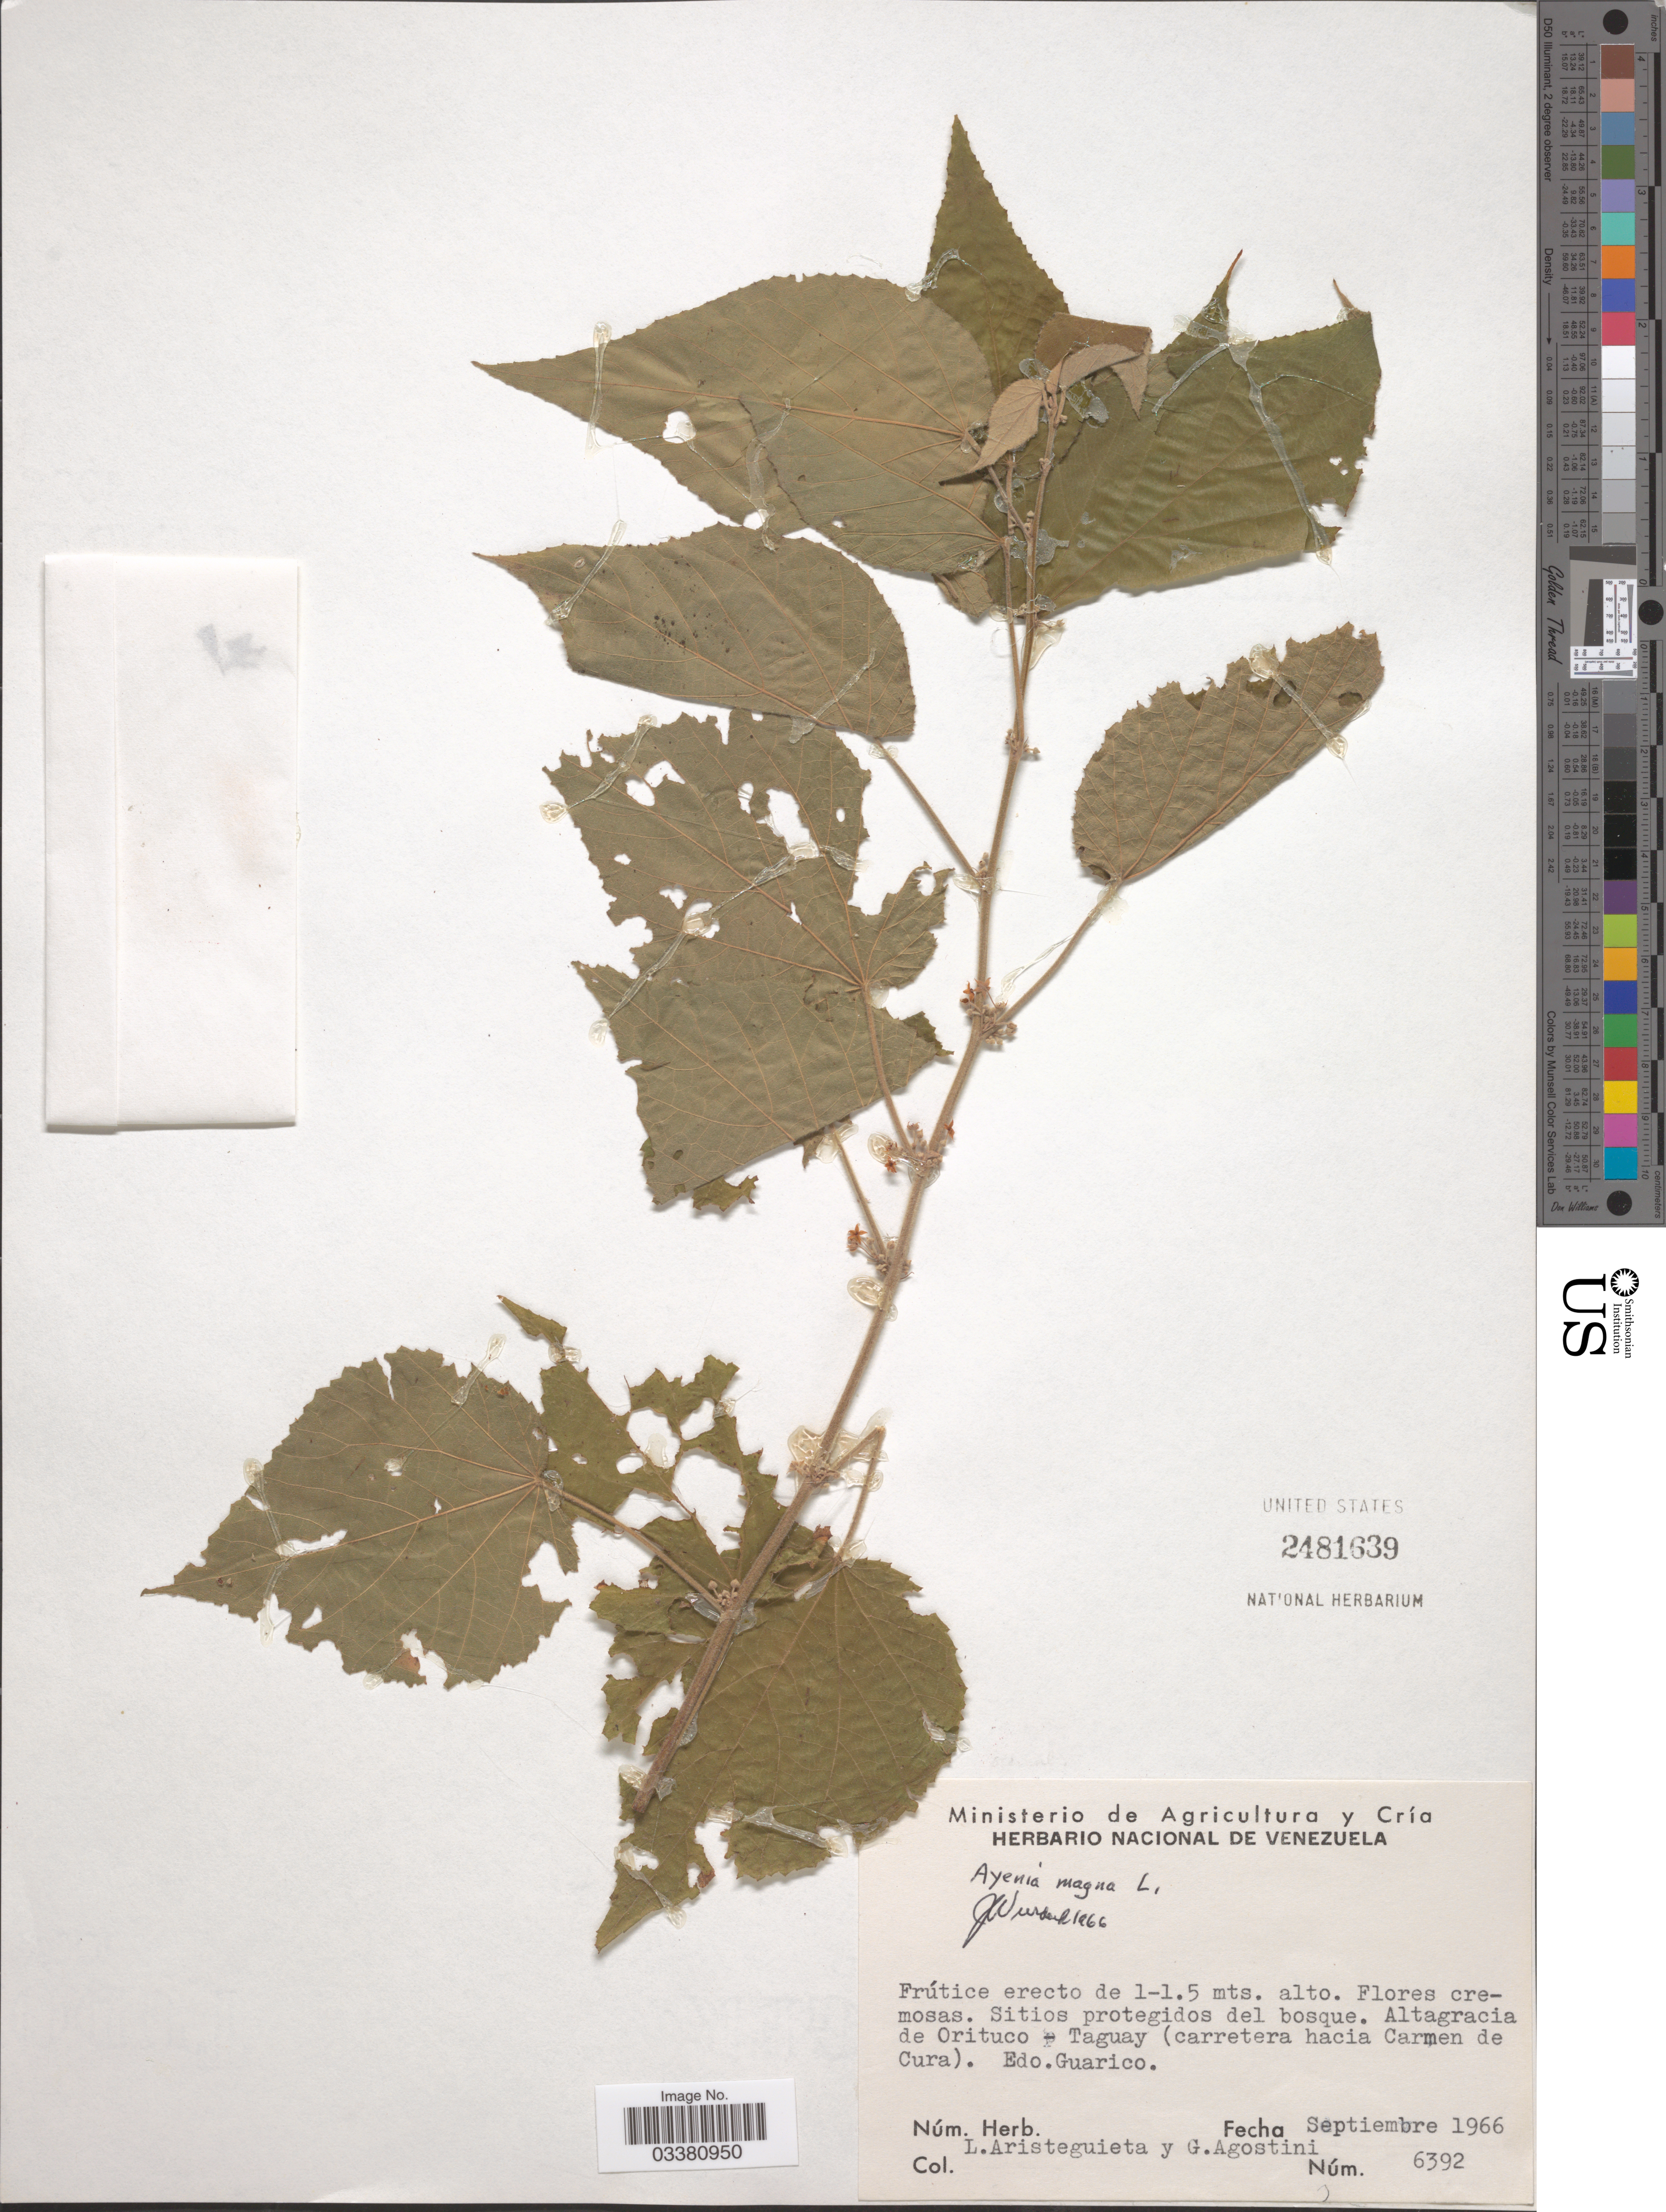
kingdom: Plantae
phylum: Tracheophyta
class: Magnoliopsida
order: Malvales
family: Malvaceae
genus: Ayenia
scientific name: Ayenia magna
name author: L.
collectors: L. Aristeguieta & G. Agostini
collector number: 6392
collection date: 1966-09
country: Venezuela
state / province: Guárico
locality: Altagracia de Orituco - Taguay (carretera hacia Carmen de Cura).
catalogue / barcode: US 2481639